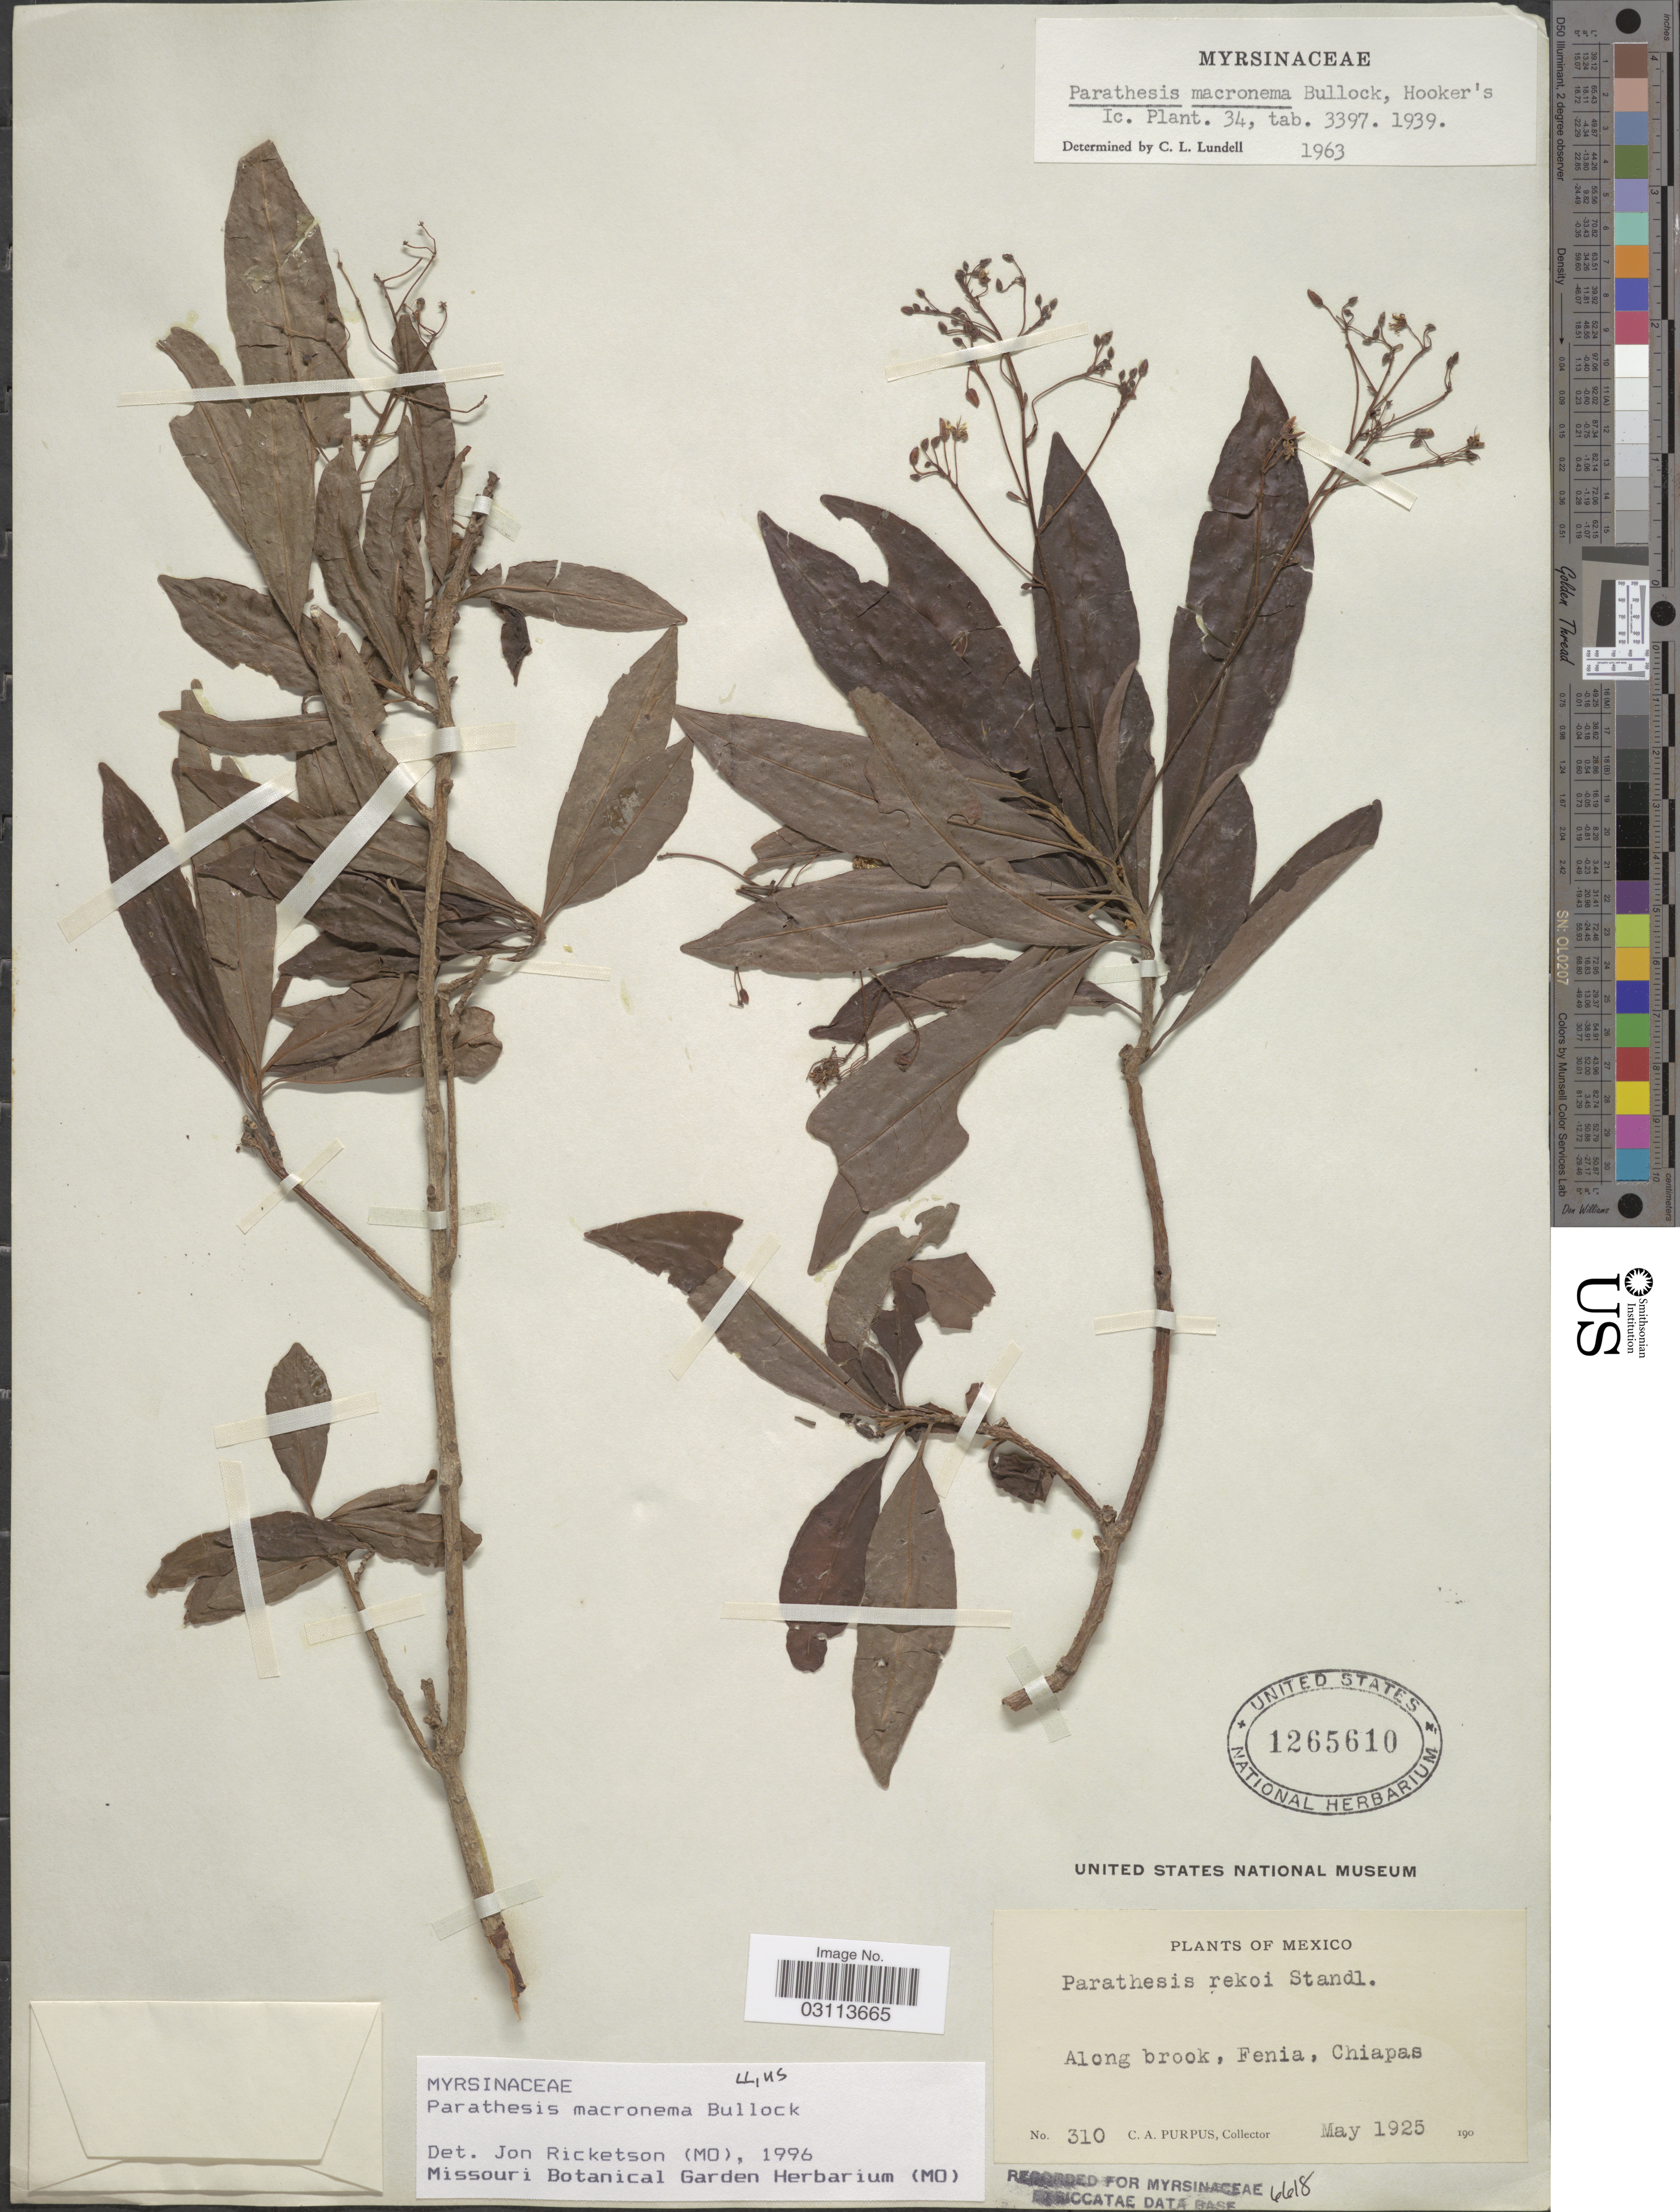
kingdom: Plantae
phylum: Tracheophyta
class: Magnoliopsida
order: Ericales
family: Primulaceae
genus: Parathesis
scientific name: Parathesis macronema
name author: Bullock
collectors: C. A. Purpus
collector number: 310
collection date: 1925-05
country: Mexico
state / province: Chiapas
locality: Along brook, Fenia.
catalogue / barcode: US 1265610